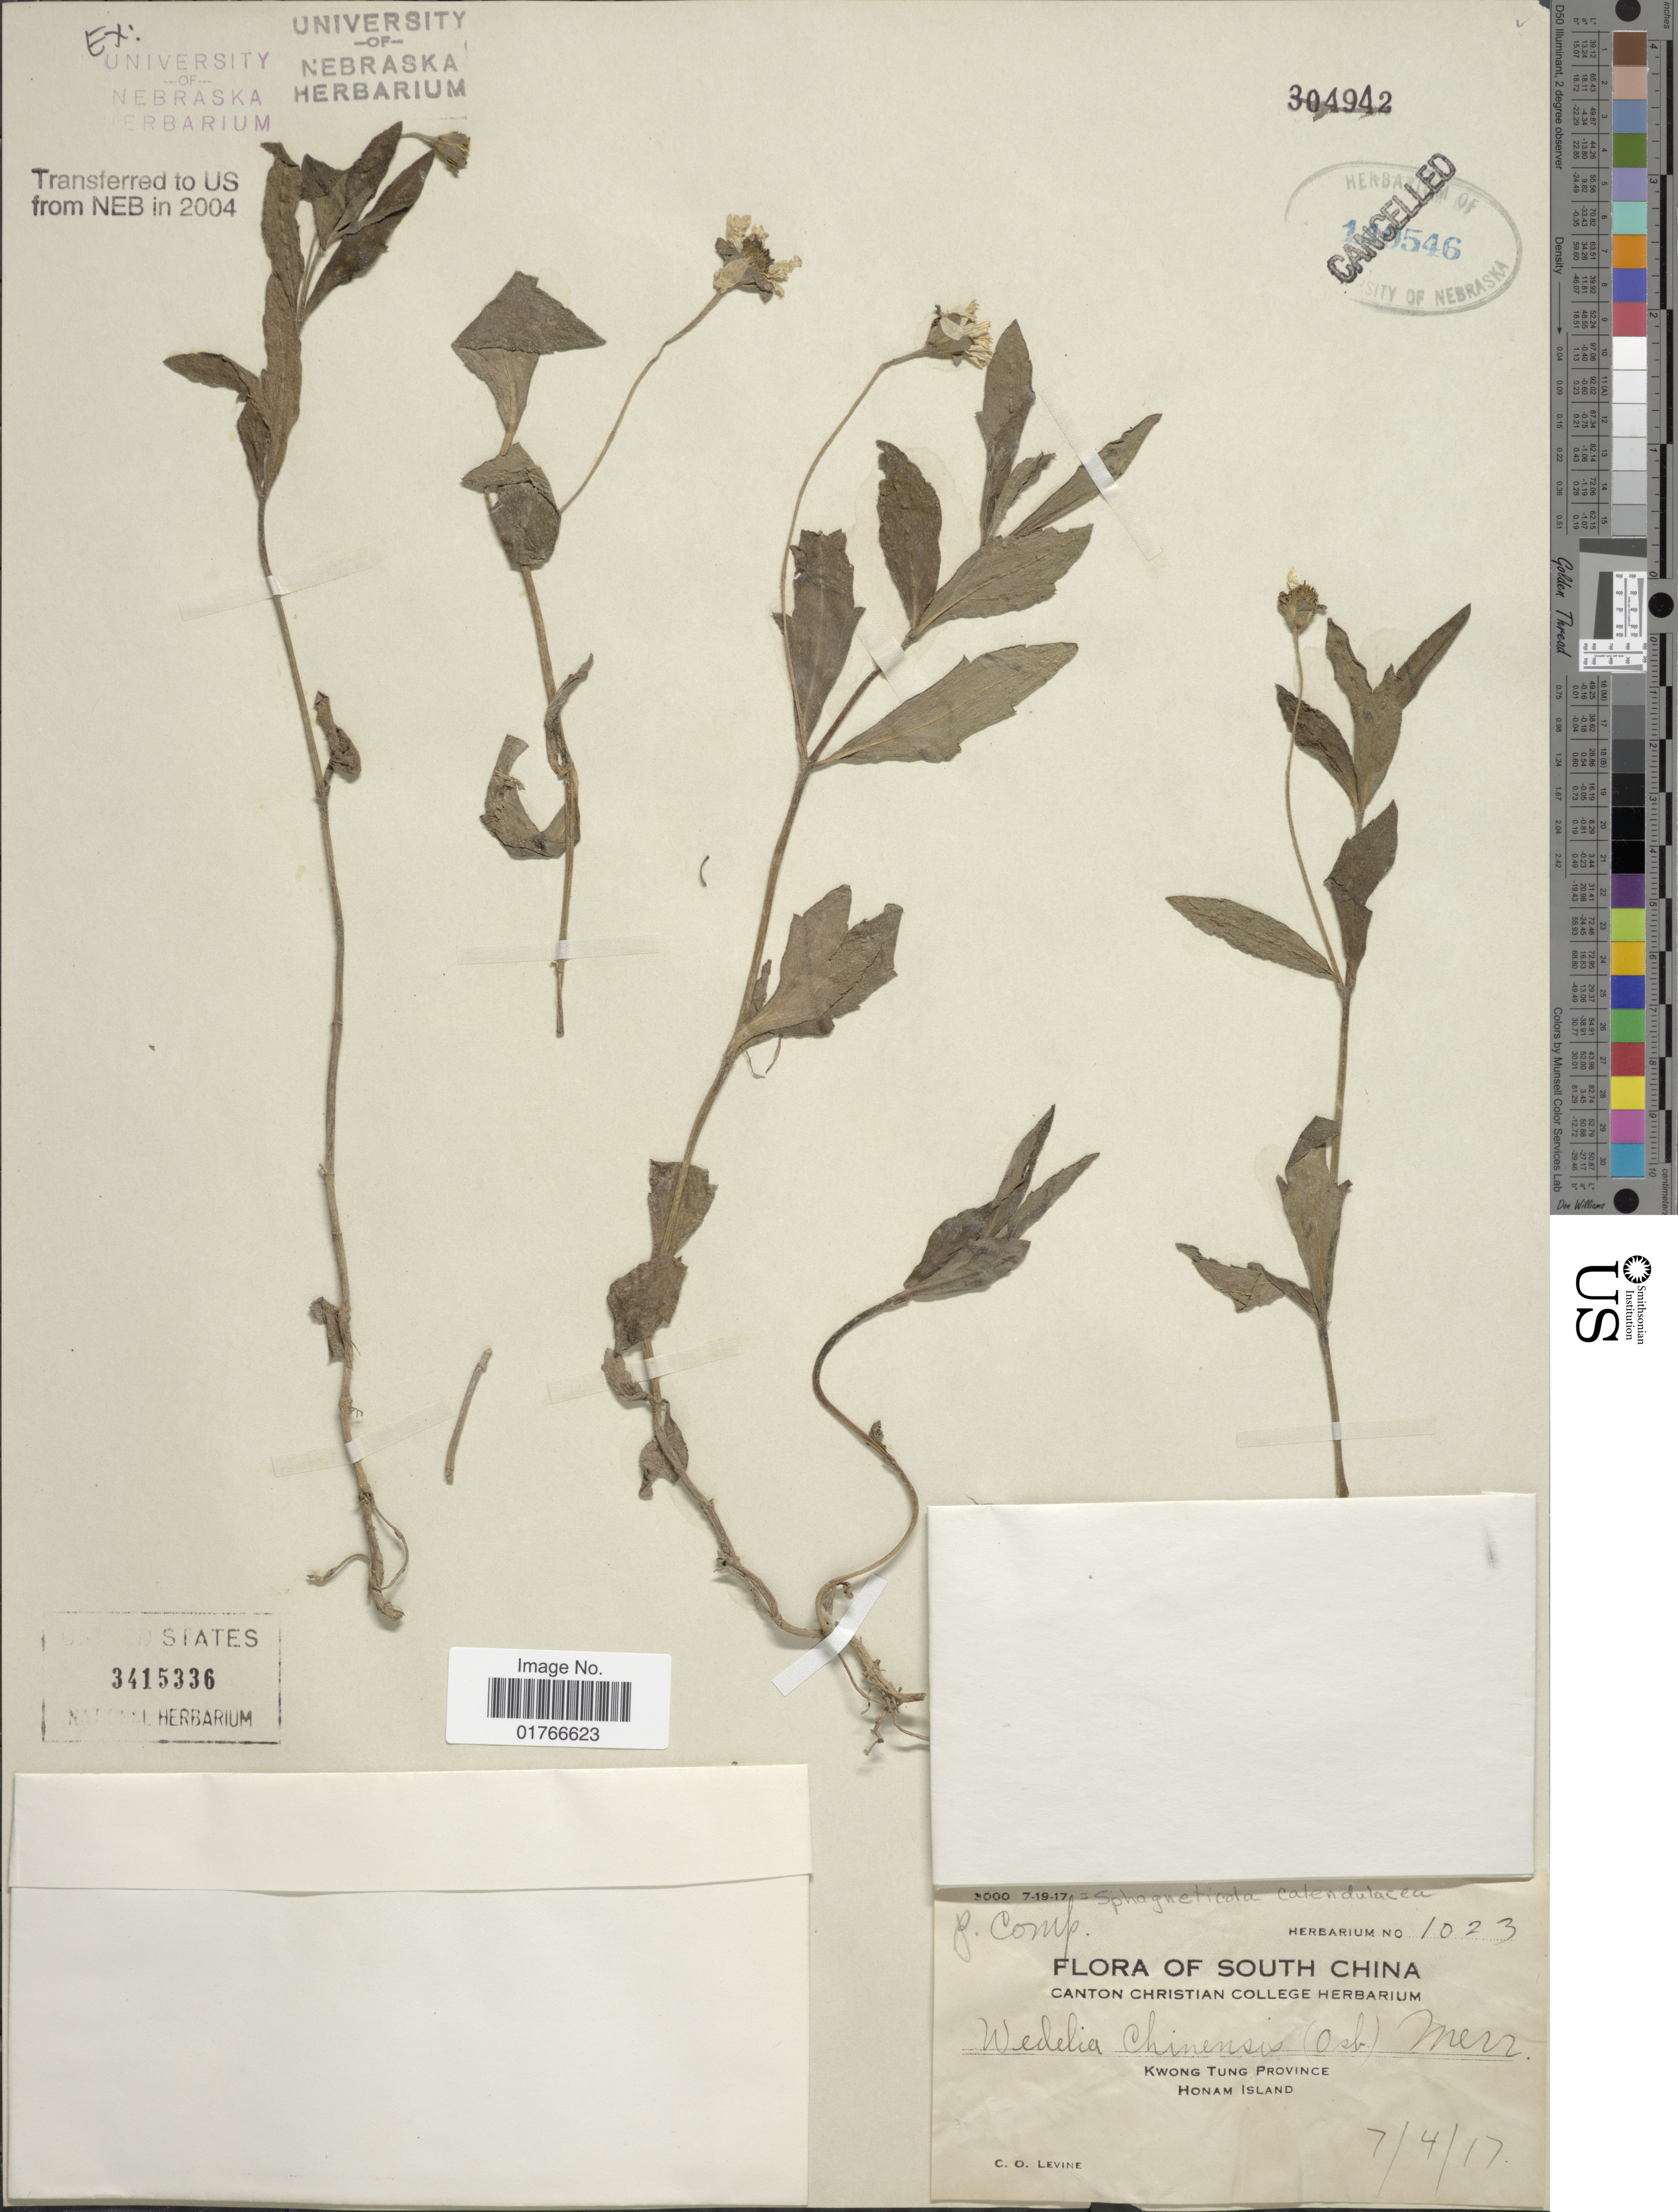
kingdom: Plantae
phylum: Tracheophyta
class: Magnoliopsida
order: Asterales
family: Asteraceae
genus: Sphagneticola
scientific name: Sphagneticola calendulacea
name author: (L.) Pruski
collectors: C. O. Levine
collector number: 1023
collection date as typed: Transcribed d/m/y: 7/4/17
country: China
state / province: Guangdong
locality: South China, Kwong Tung Province, Honam Island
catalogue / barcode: US 3415336